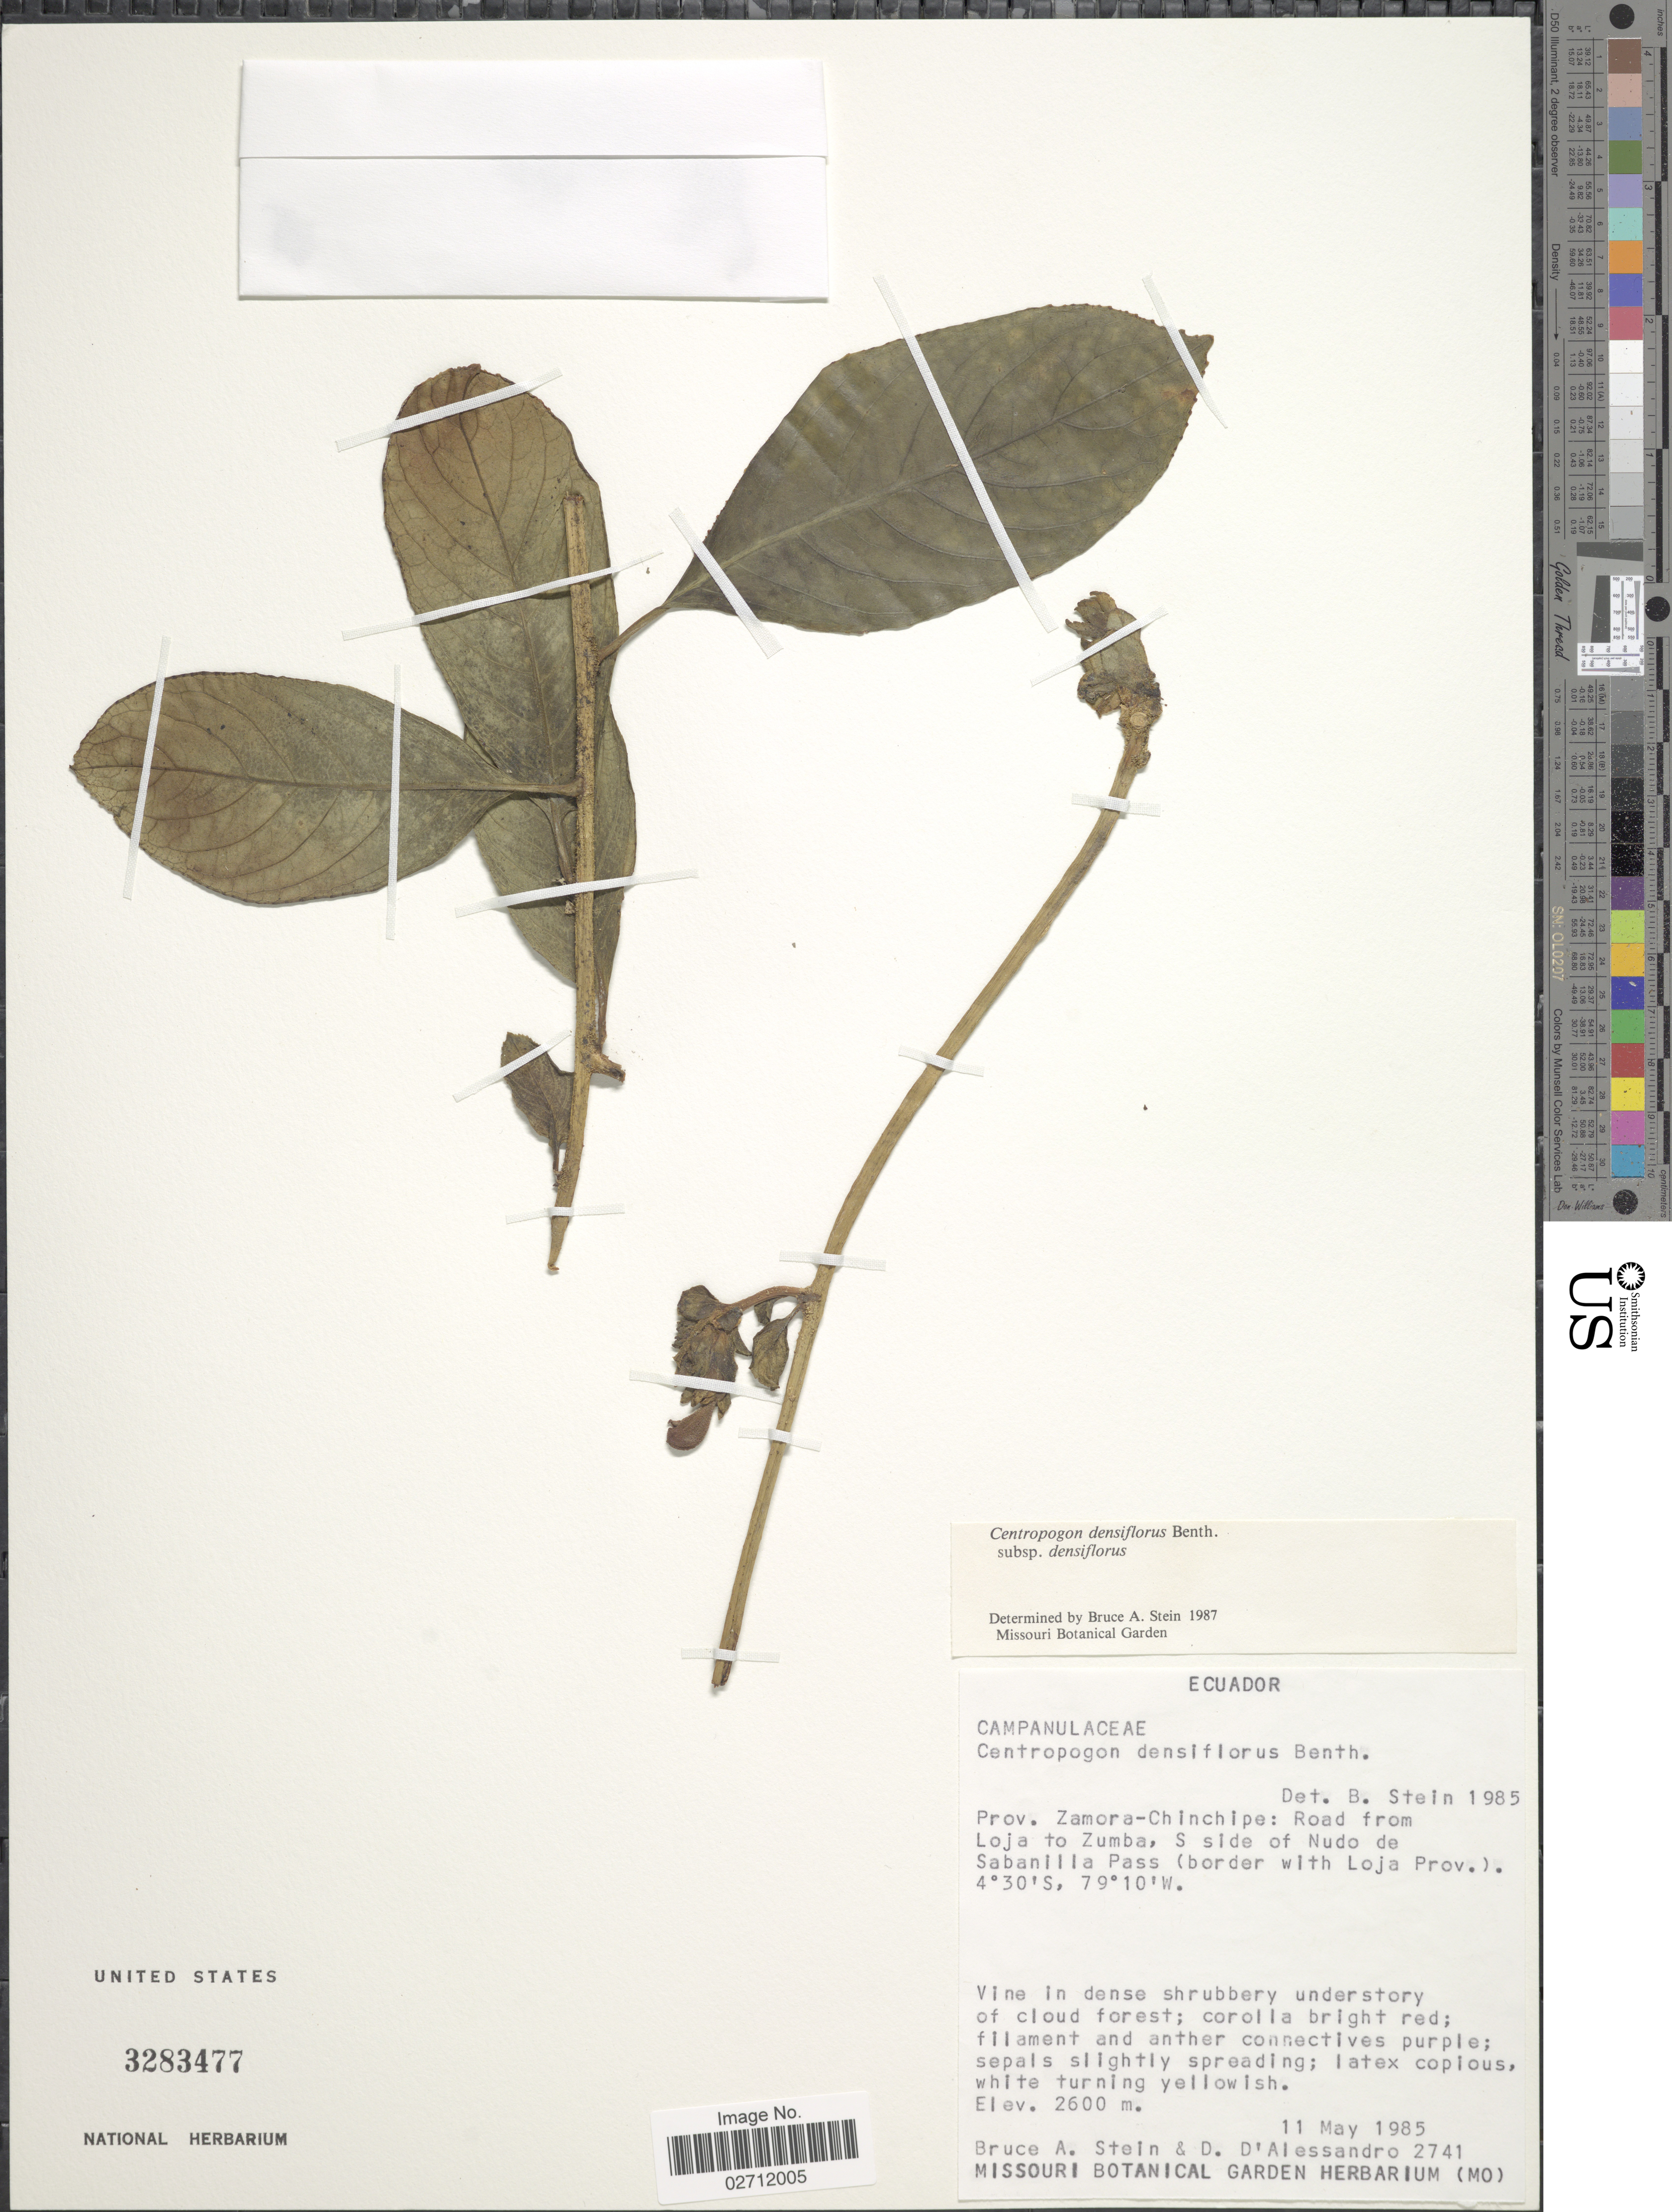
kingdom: Plantae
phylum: Tracheophyta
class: Magnoliopsida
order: Asterales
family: Campanulaceae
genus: Centropogon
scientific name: Centropogon densiflorus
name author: Benth.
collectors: B. A. Stein & D. D'alessandro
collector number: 2741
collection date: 1985-05-11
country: Ecuador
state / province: Zamora-Chinchipe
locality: Road from Loja to Zumba, S side of Nudo de Sabanilla Pass (border of Loja Prov.).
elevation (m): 2600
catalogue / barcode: US 3283477